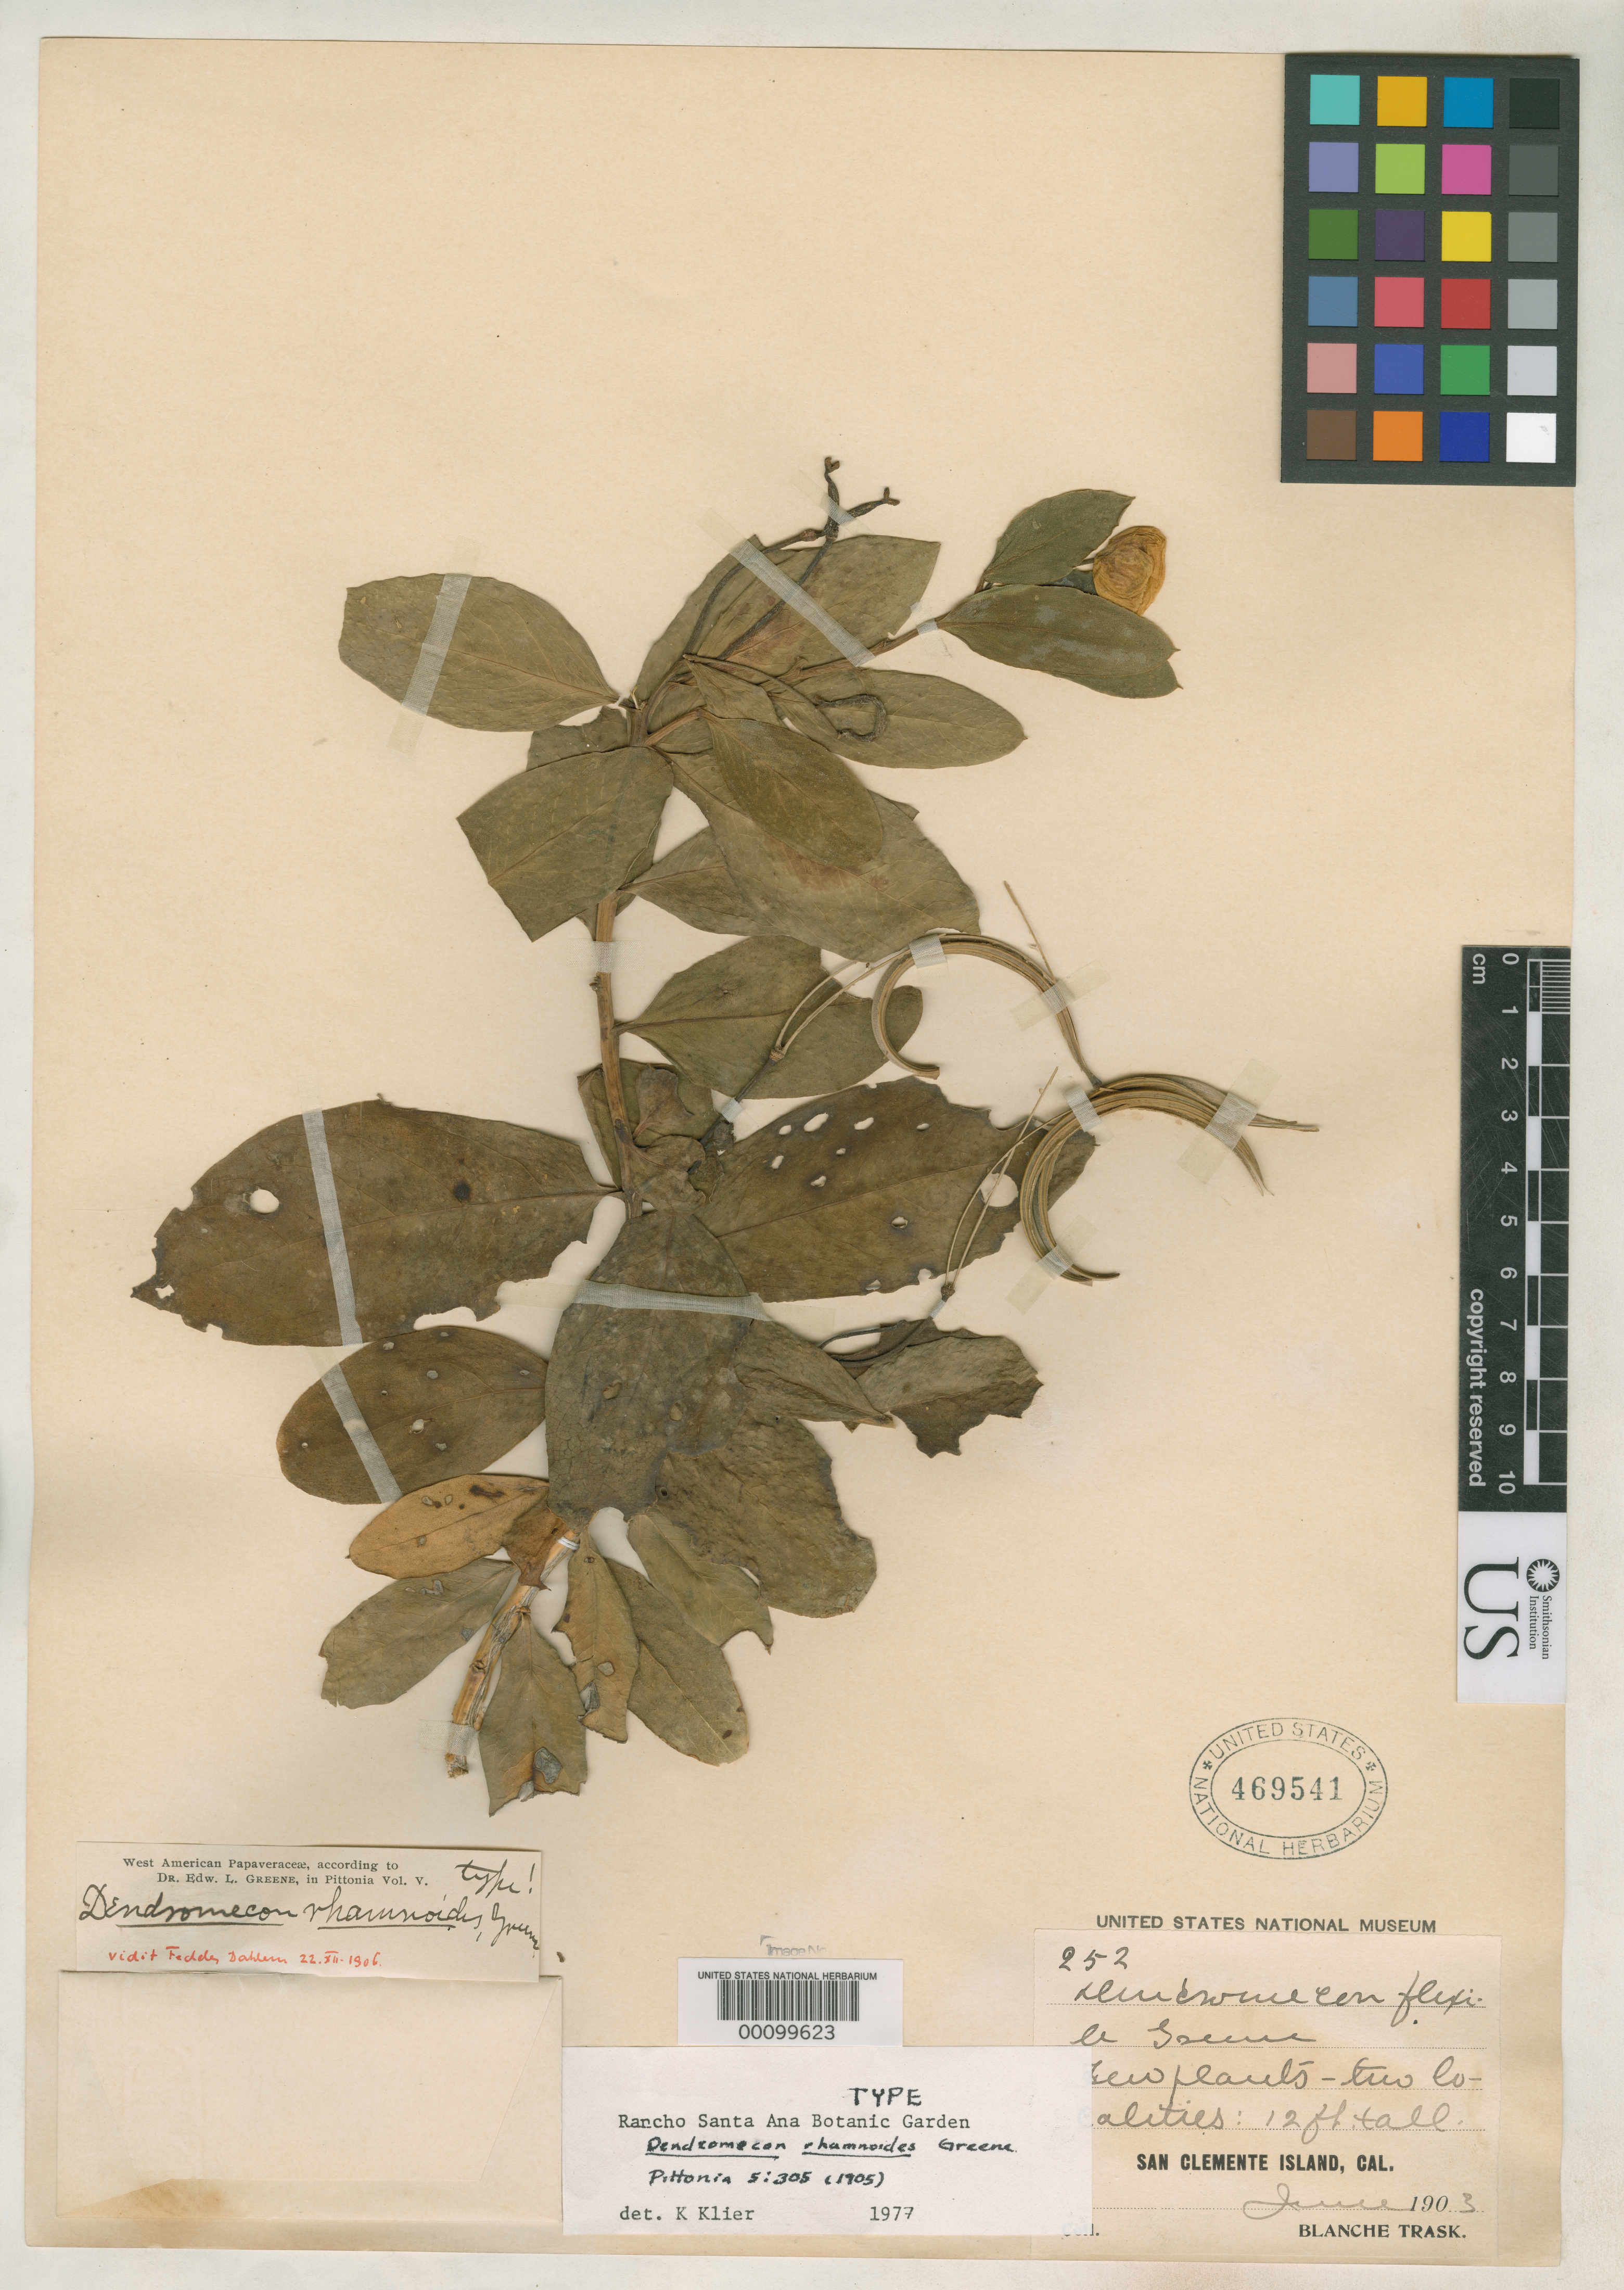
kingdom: Plantae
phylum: Tracheophyta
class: Magnoliopsida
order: Ranunculales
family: Papaveraceae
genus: Dendromecon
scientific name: Dendromecon rhamnoides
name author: Greene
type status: Holotype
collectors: B. Trask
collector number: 252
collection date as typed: Jun 1903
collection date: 1903-06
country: United States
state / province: California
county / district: Los Angeles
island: San Clemente Island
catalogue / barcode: US 469541